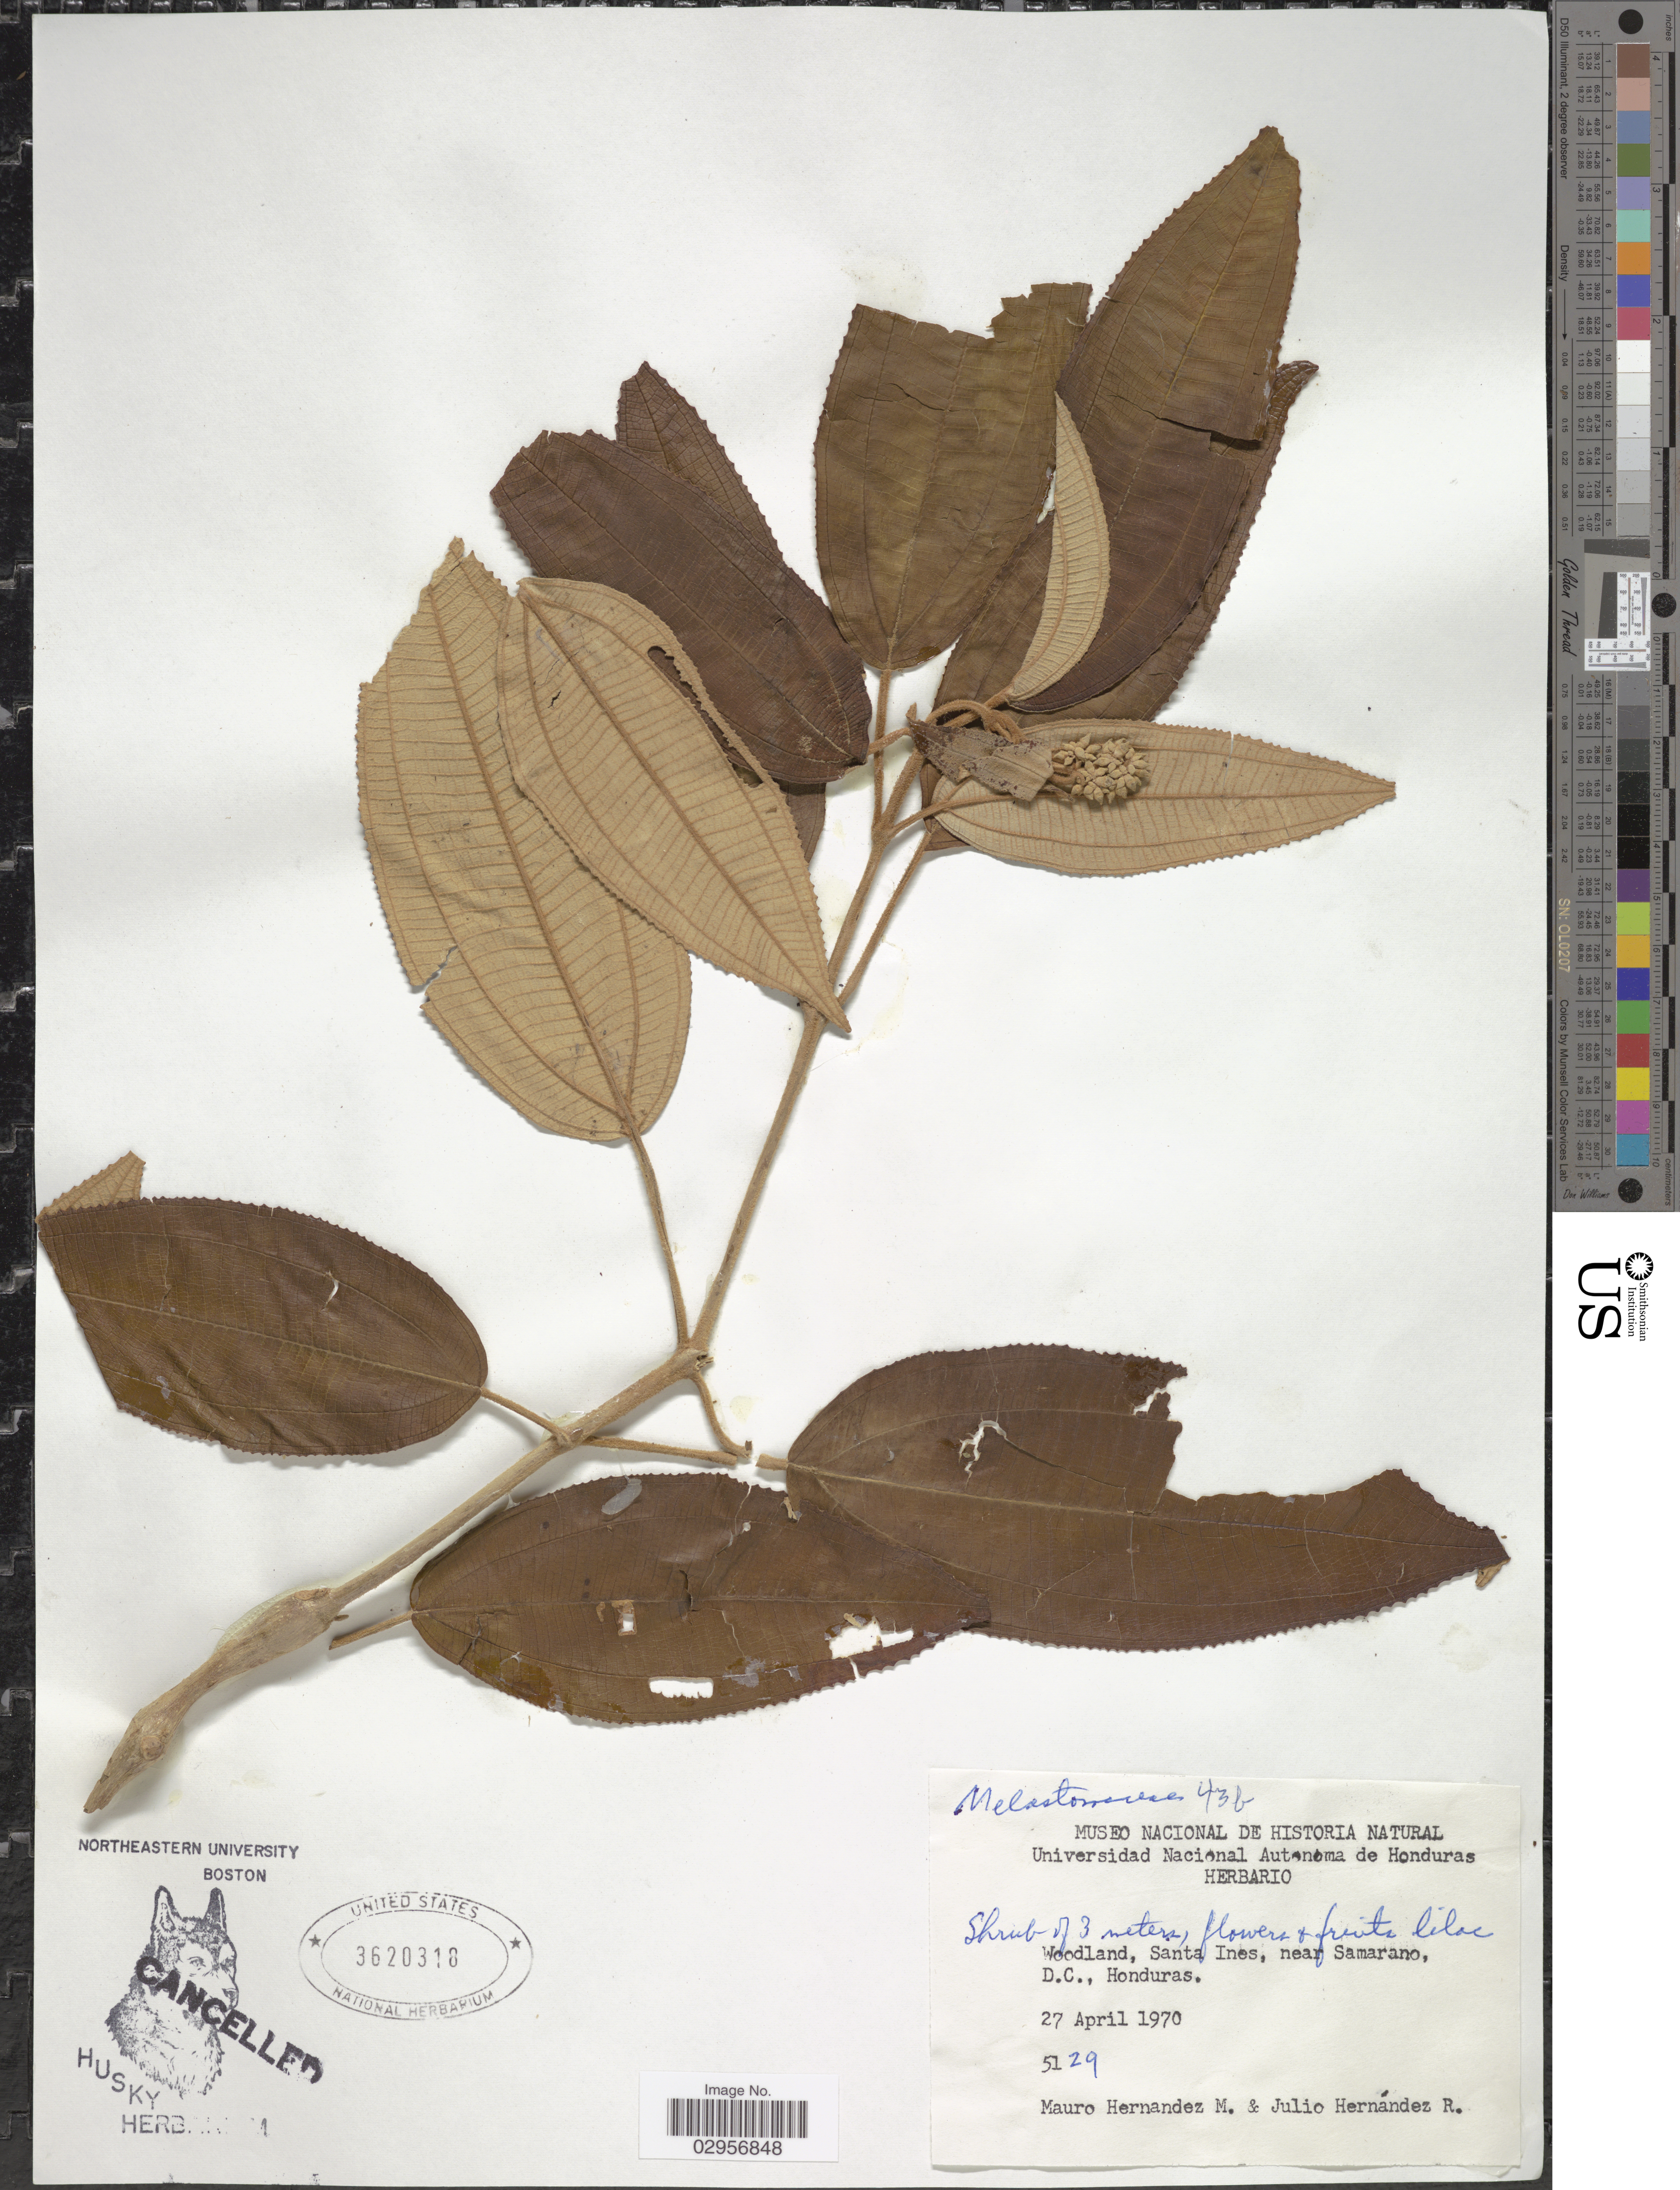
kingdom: Plantae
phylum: Tracheophyta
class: Magnoliopsida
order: Myrtales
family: Melastomataceae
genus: Miconia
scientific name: Miconia sp.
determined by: Michelangeli, F. A.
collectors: M. Hernandez M. & J. Hernández R.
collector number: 5129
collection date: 1970-04-27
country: Honduras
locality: Santa Ines, near Samarano, D.C.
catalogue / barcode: US 3620318